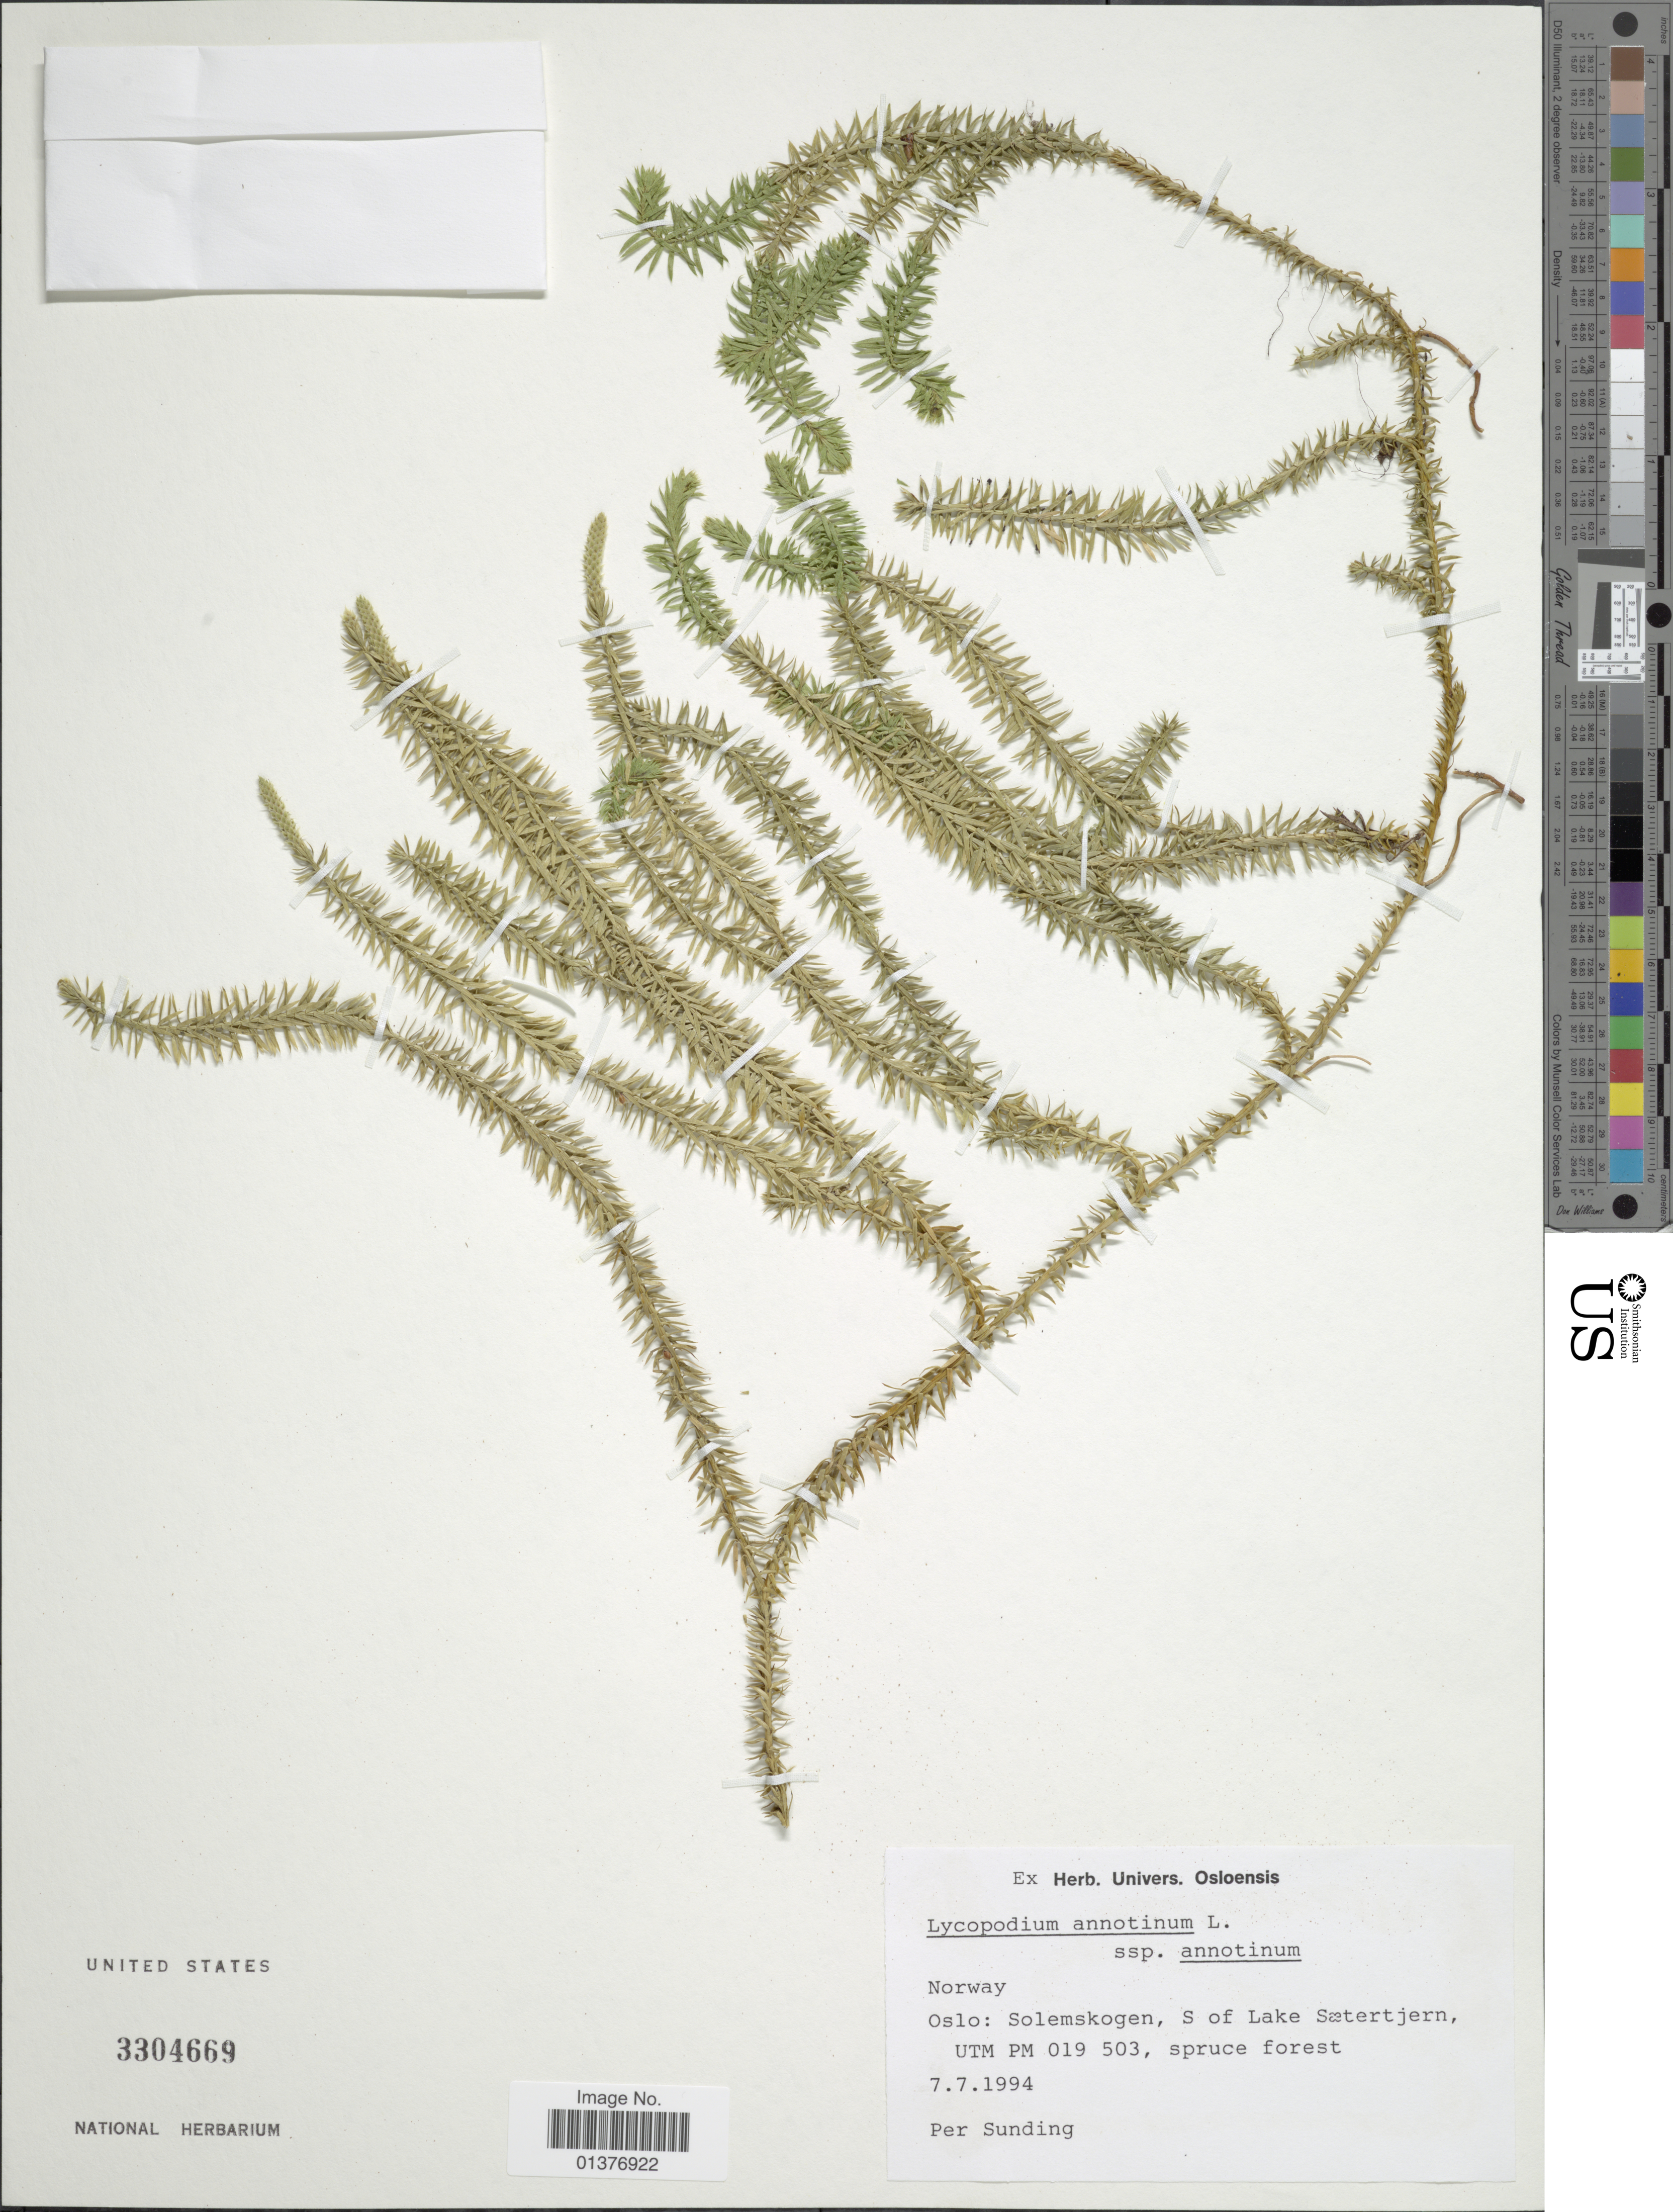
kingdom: Plantae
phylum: Tracheophyta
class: Lycopodiopsida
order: Lycopodiales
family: Lycopodiaceae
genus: Spinulum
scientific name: Spinulum annotinum subsp. annotinum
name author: (L.) A. Haines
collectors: P. O. Sunding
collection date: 1994-07-07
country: Norway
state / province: Oslo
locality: Solomskogen, S of Lake Saeterjern, UTM PM 019 503,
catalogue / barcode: US 3304669